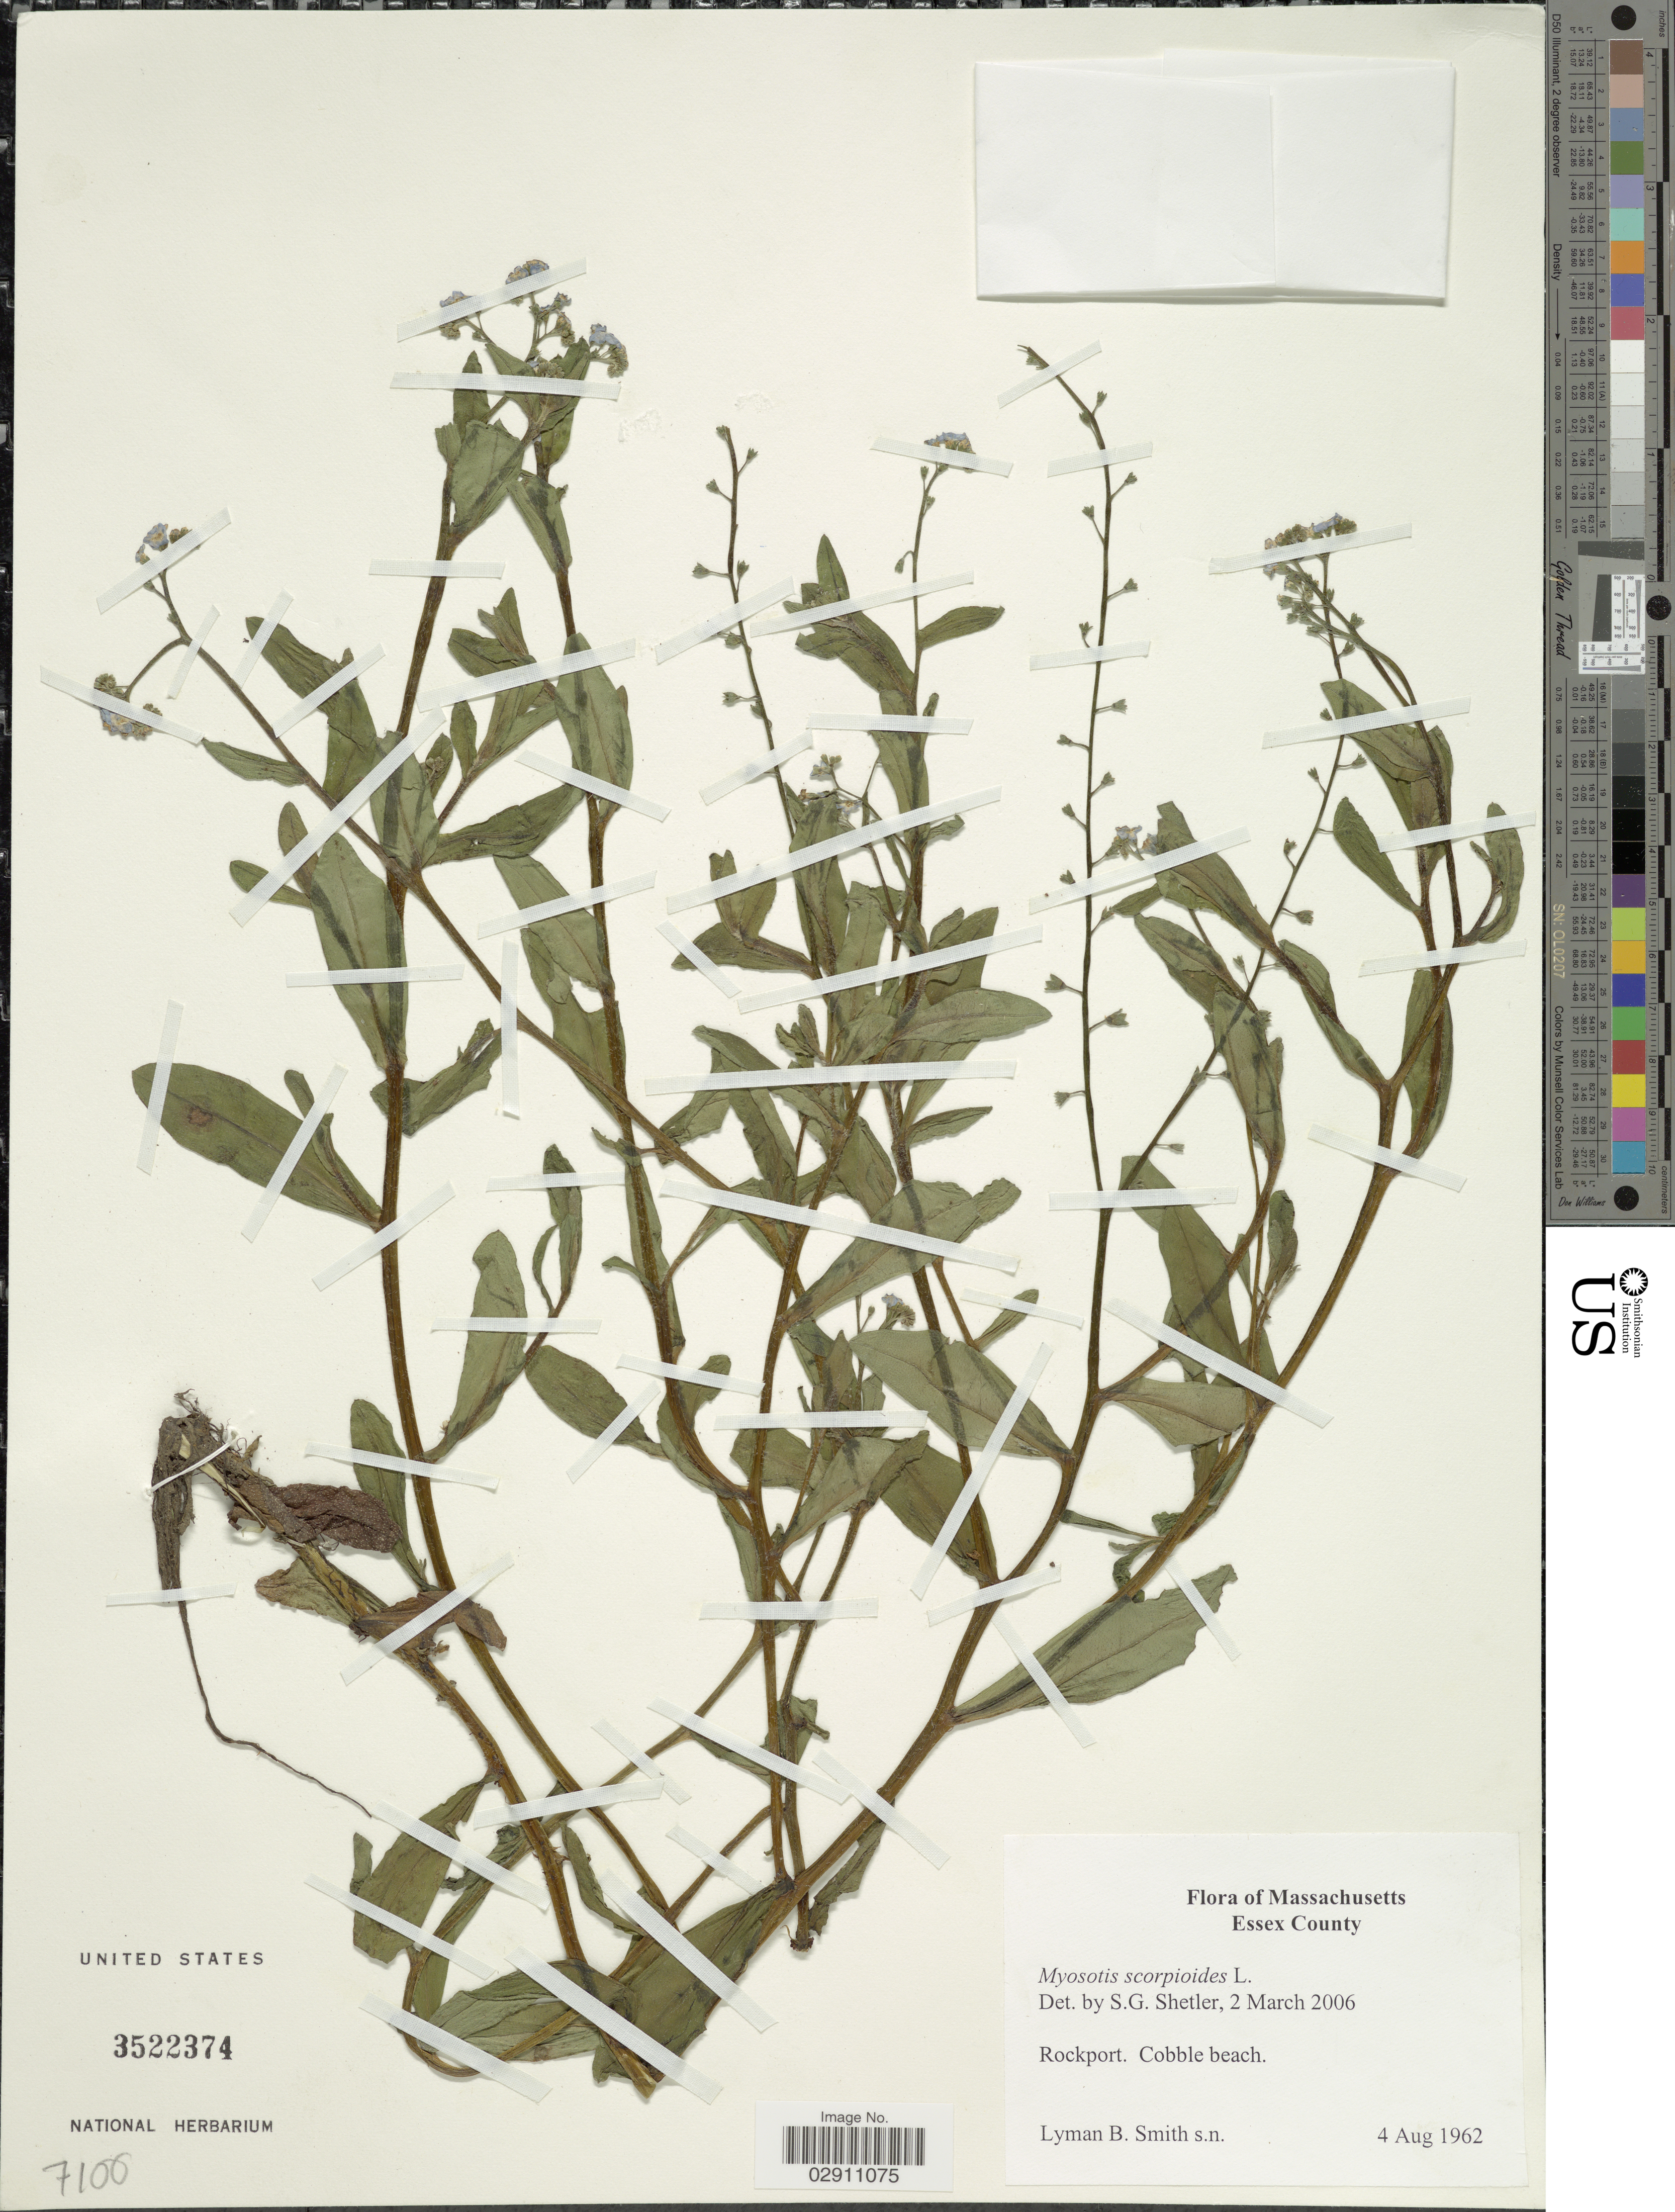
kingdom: Plantae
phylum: Tracheophyta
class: Magnoliopsida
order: Boraginales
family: Boraginaceae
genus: Myosotis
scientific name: Myosotis scorpioides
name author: L.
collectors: L. Smith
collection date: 1962-08-04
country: United States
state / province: Massachusetts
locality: Essex County, Rockport, Cobble Beach.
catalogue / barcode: US 3522374